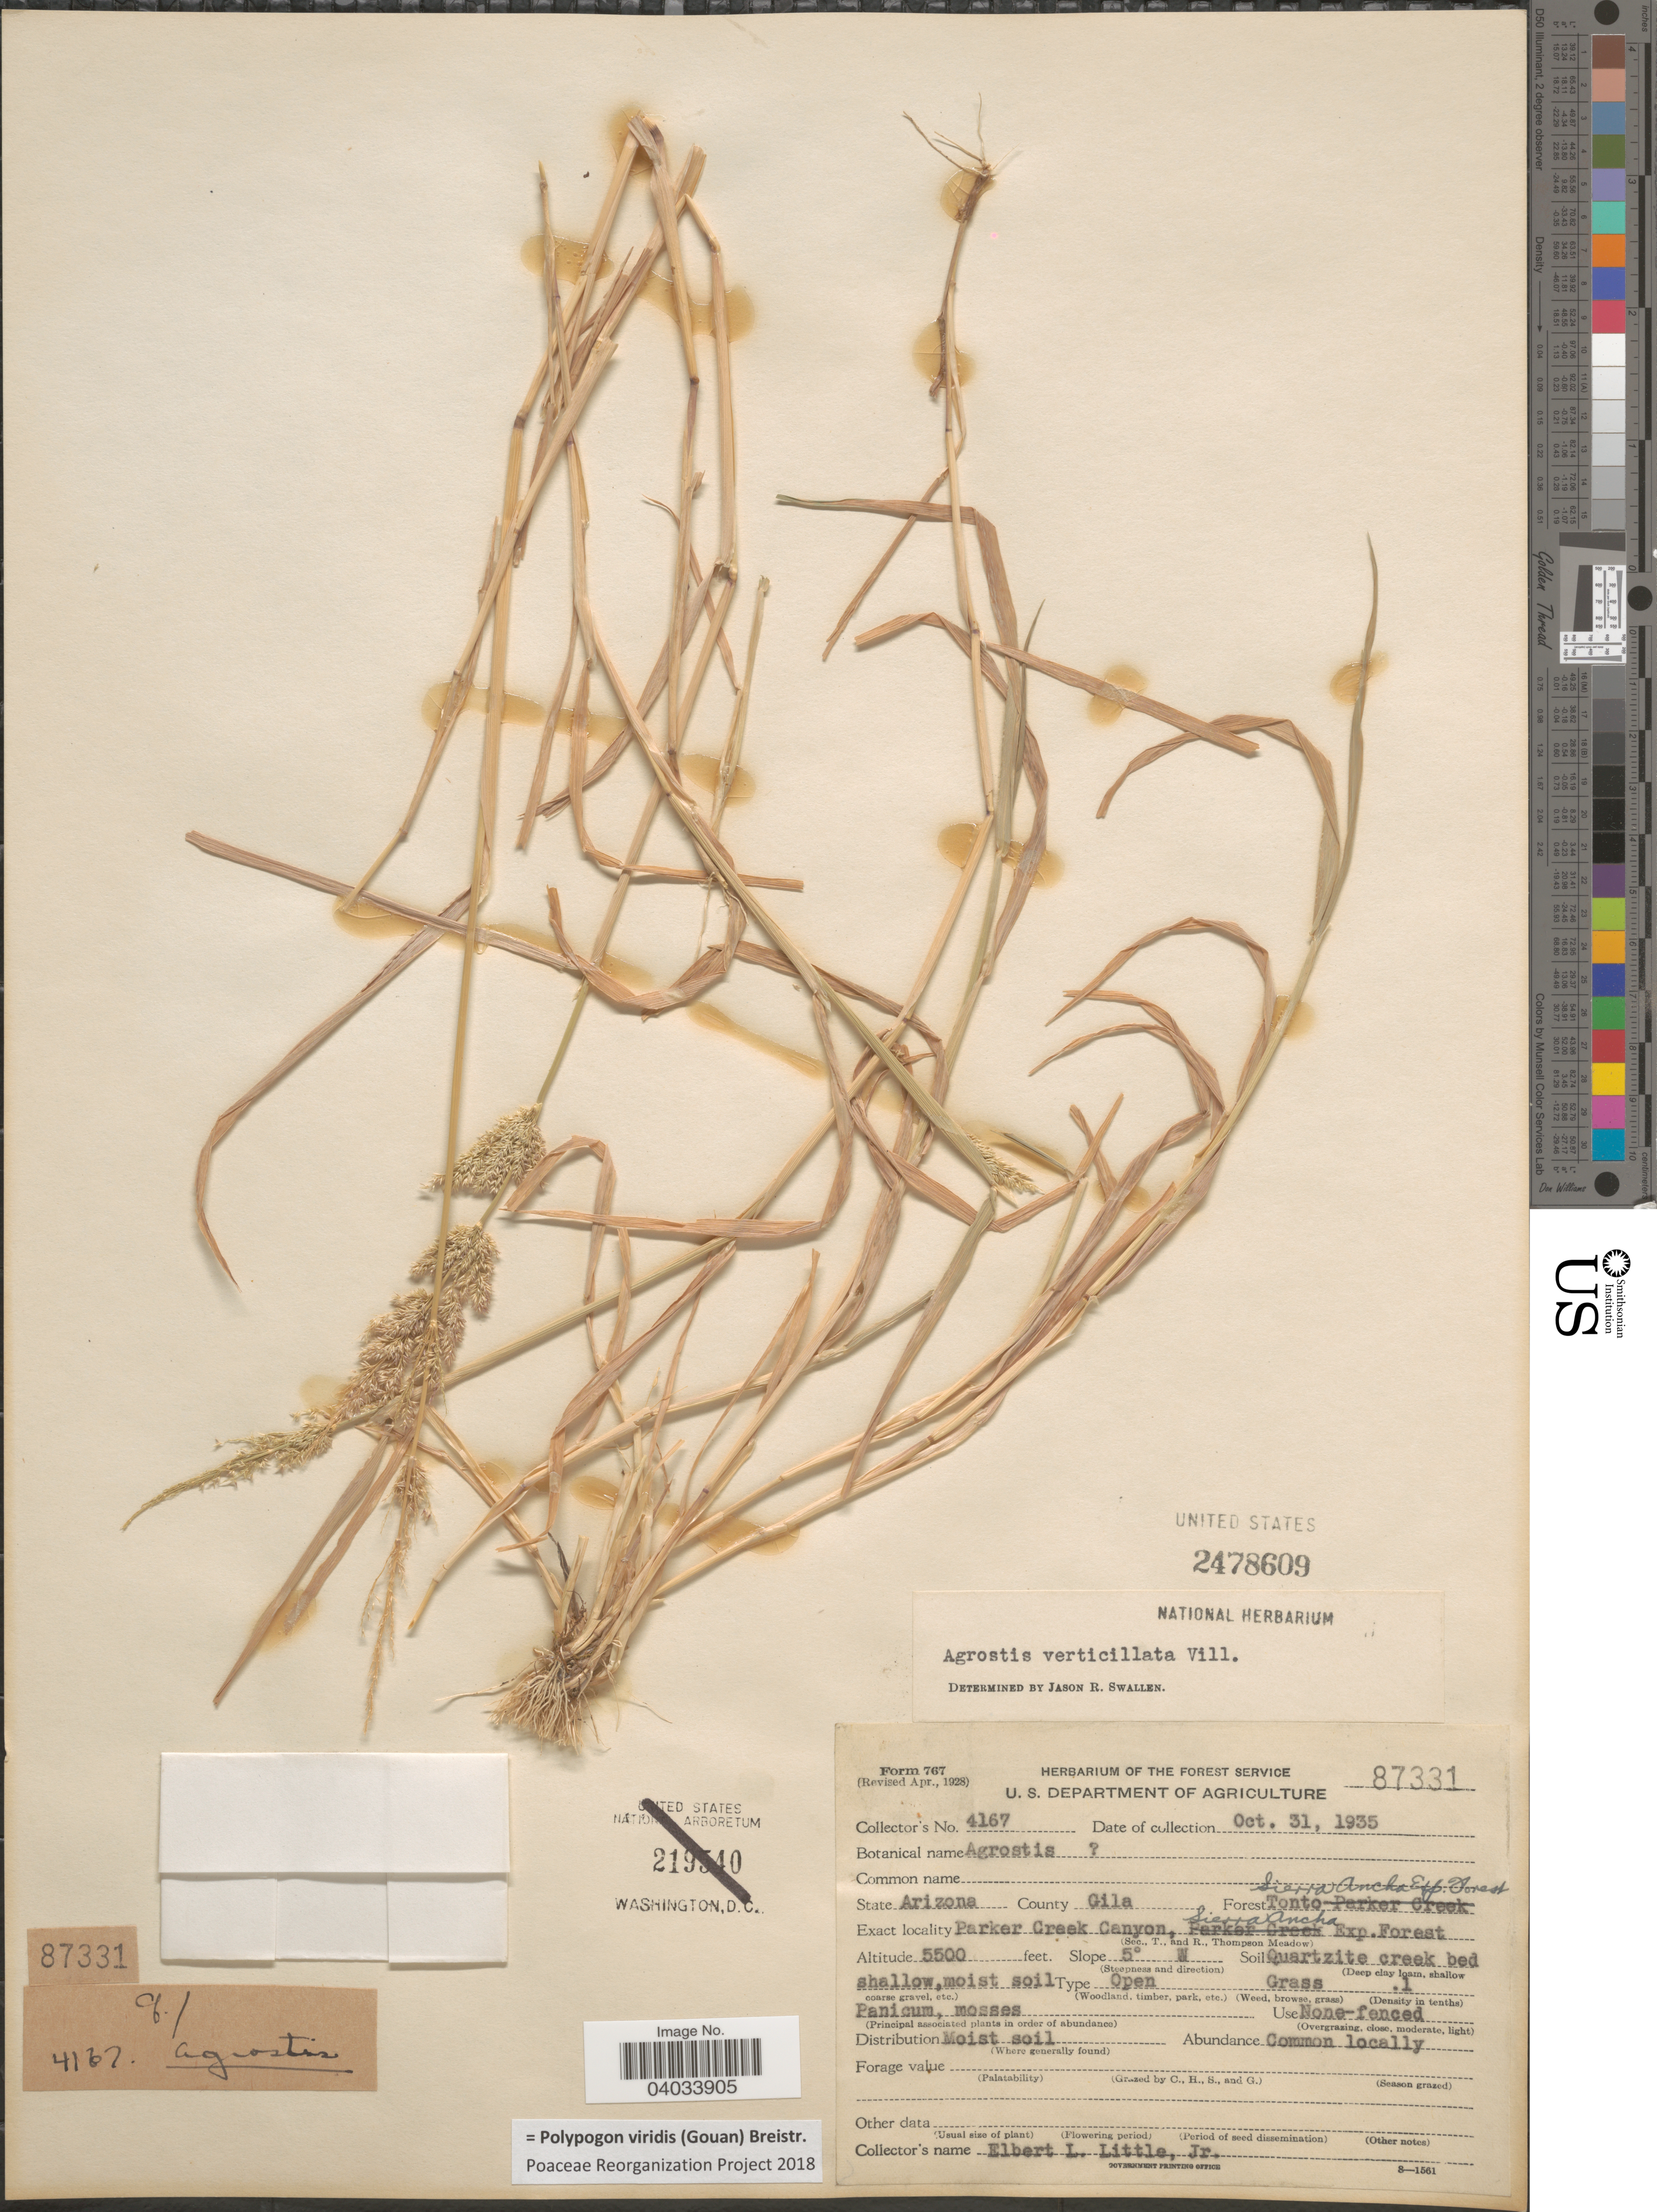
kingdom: Plantae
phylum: Tracheophyta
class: Liliopsida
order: Poales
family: Poaceae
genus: Polypogon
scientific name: Polypogon viridis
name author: (Gouan) Breistroffer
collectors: E. L. Little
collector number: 4167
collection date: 1935-10-31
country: United States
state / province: Arizona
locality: County Gila. Forest Tonto, Sierra Ancha Exp.Forest. Parker Creek Canyon, Sierra Ancha Exp. Forest.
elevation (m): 1676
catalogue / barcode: US 2478609